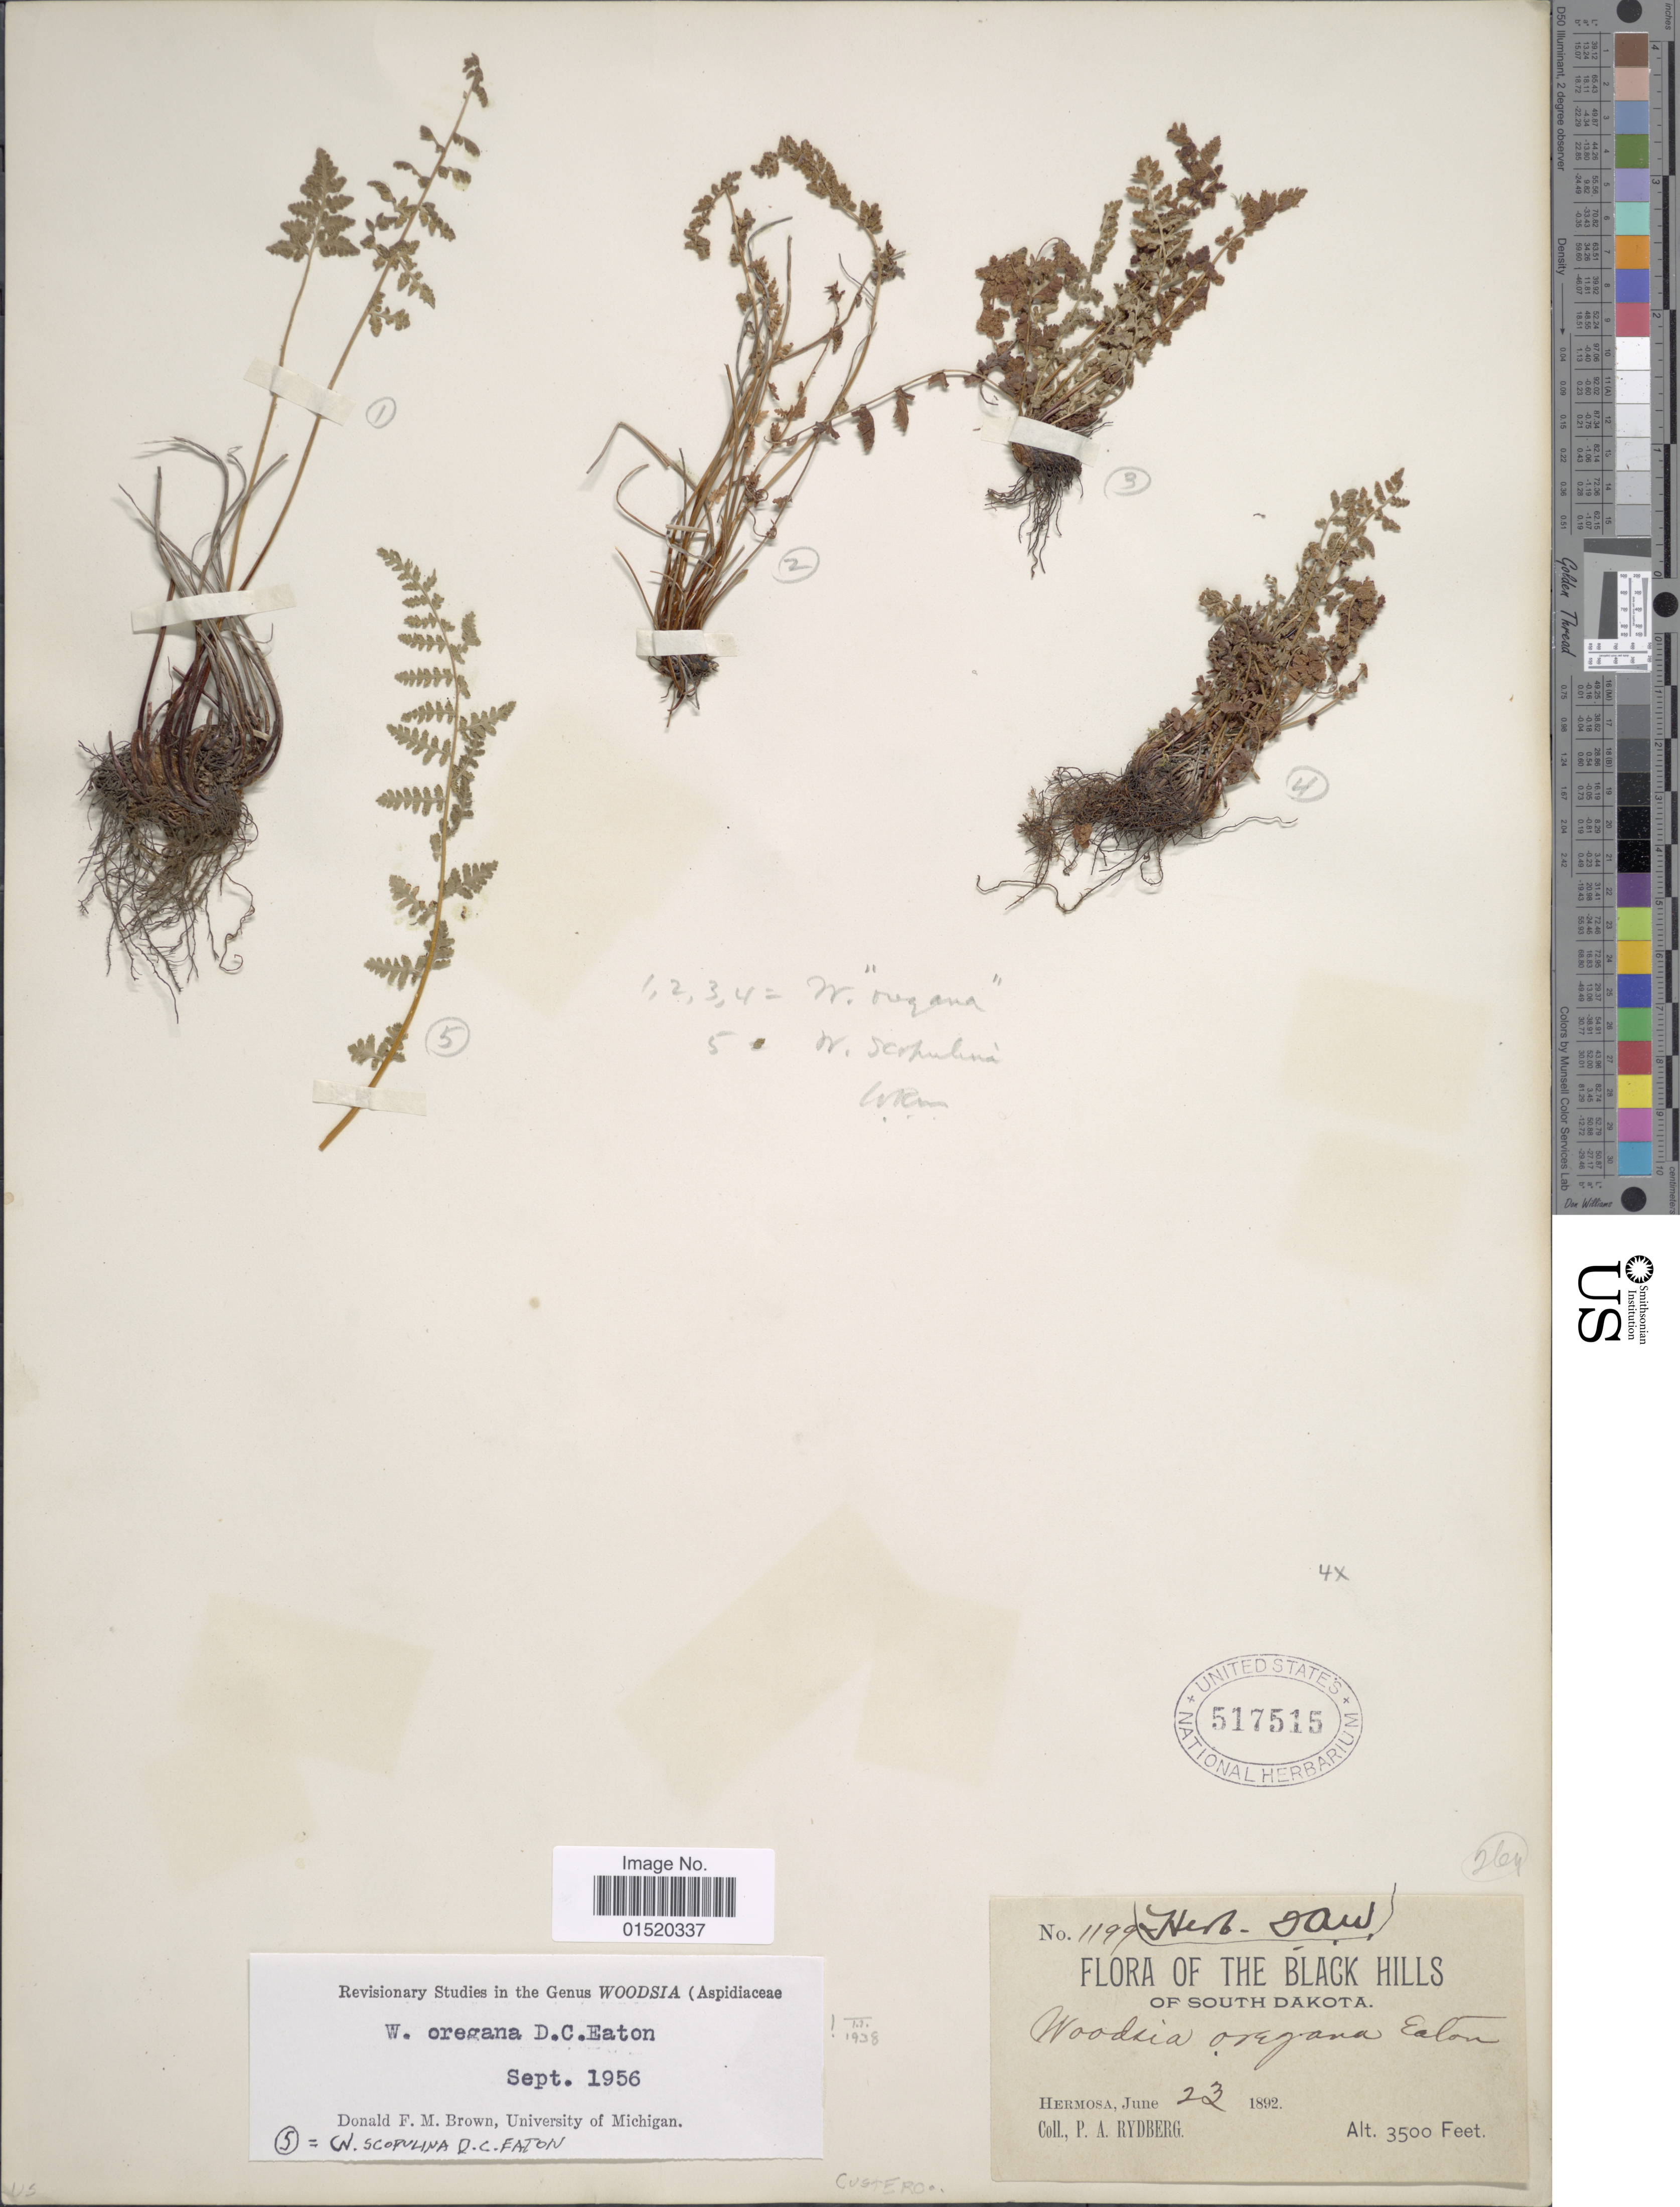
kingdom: Plantae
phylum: Tracheophyta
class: Polypodiopsida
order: Polypodiales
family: Woodsiaceae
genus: Woodsia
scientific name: Woodsia oregana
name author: D.C. Eaton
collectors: P. A. Rydberg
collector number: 1199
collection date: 1892-06-23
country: United States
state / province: South Dakota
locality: The Black Hills of South Dakota, Hermosa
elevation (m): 1067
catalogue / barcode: US 517515